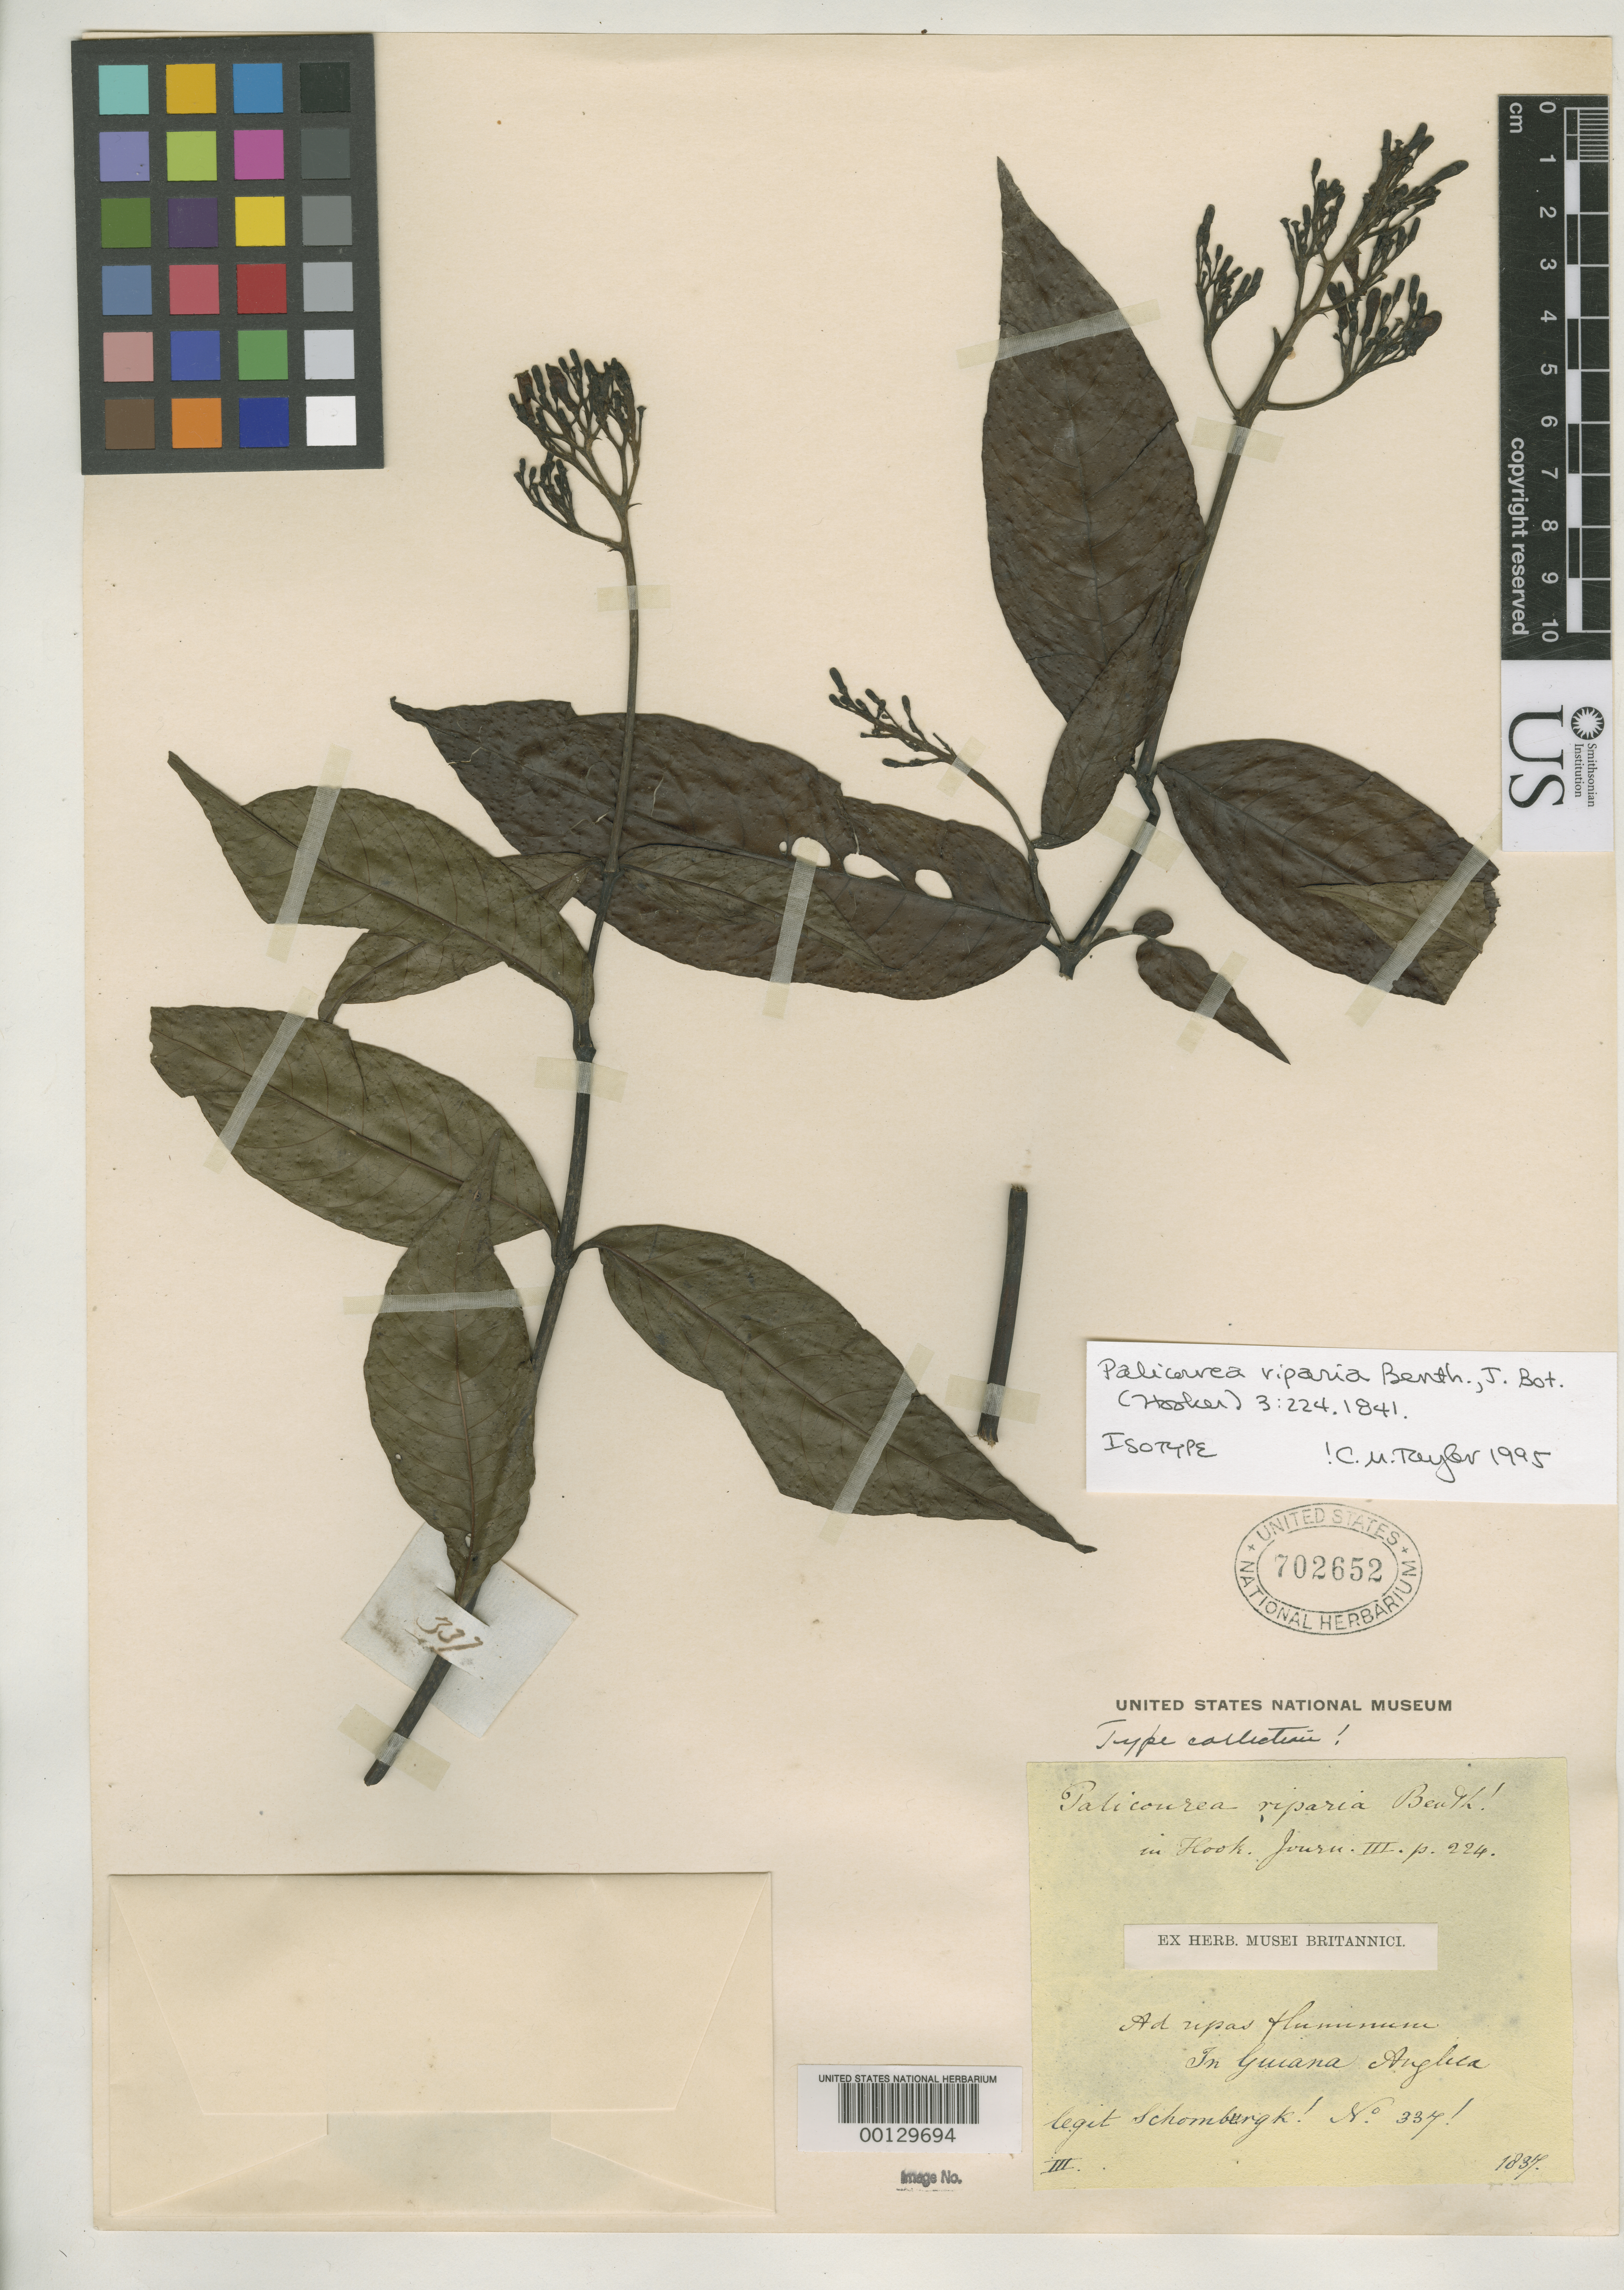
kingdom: Plantae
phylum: Tracheophyta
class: Magnoliopsida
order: Gentianales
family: Rubiaceae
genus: Palicourea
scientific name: Palicourea riparia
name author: Benth.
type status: Isotype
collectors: M. R. Schomburgk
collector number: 337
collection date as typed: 1837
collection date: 1837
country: Guyana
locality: Ad ripas Fluminum.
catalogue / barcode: US 702652